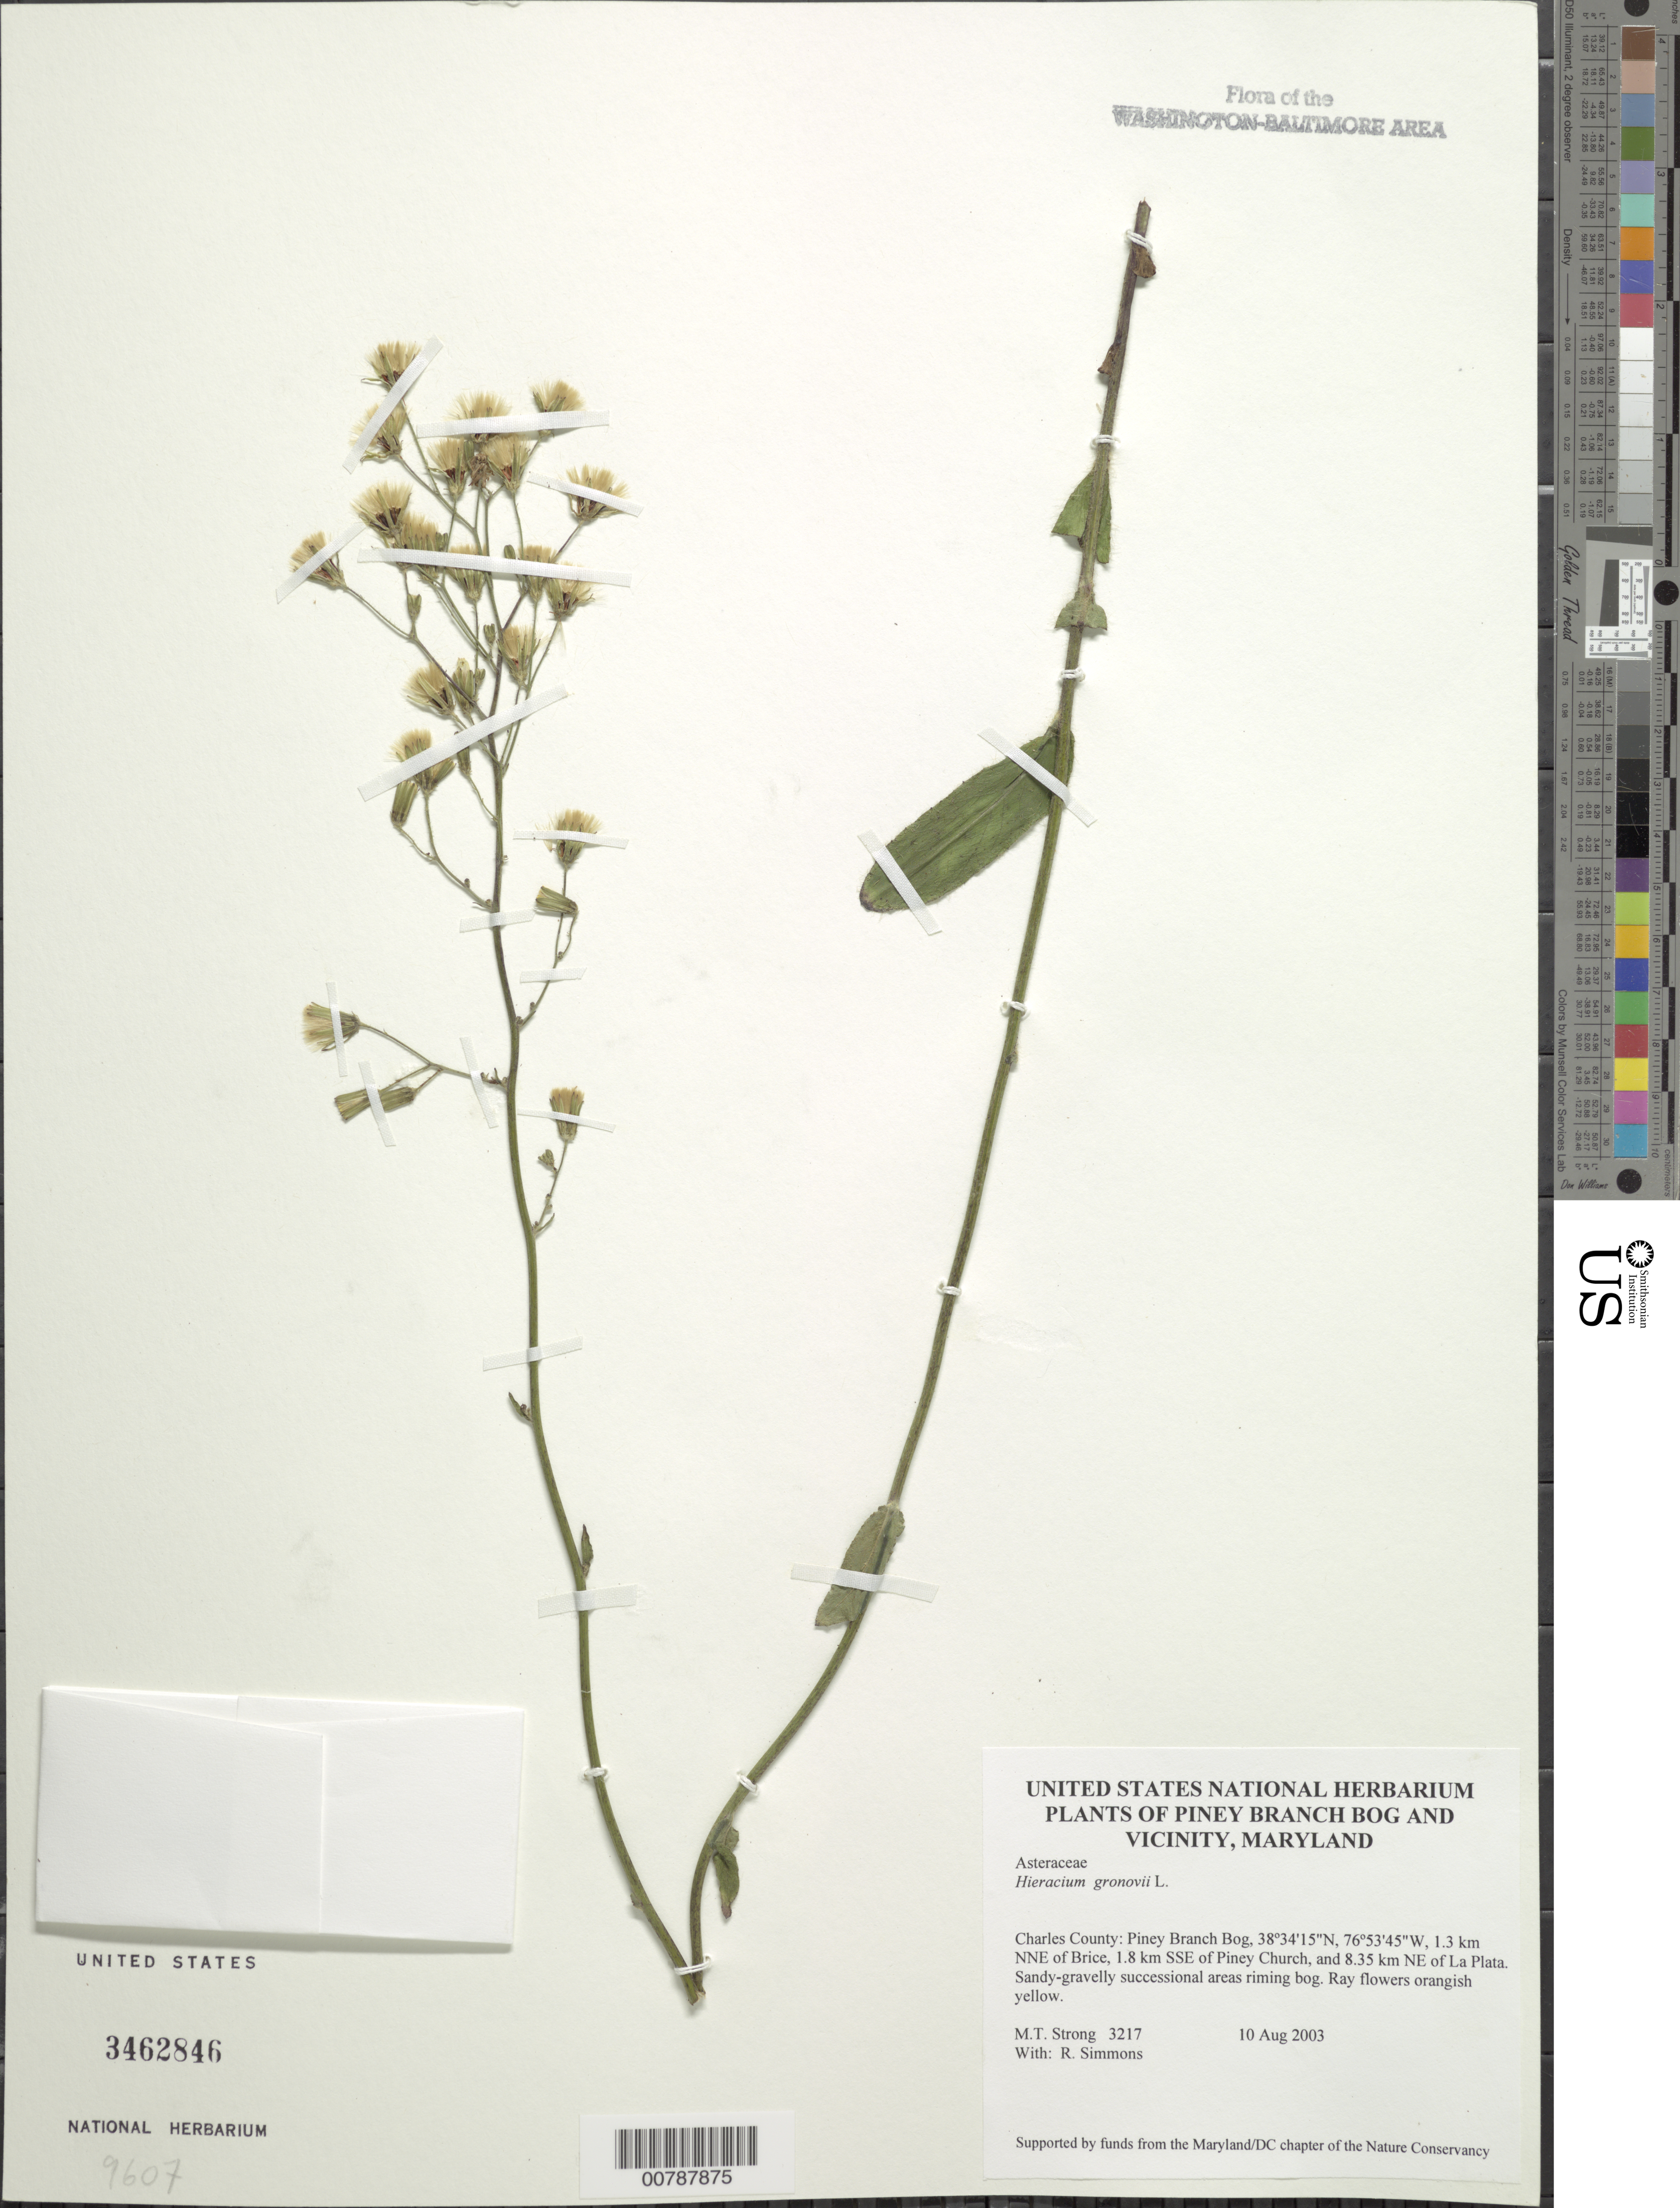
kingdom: Plantae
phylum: Tracheophyta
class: Magnoliopsida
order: Asterales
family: Asteraceae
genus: Hieracium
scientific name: Hieracium gronovii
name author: L.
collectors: M. T. Strong & R. H. Simmons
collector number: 3217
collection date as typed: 10 Aug 2003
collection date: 2003-08-10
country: United States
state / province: Maryland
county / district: Charles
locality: Piney Branch Bog, 1.3 km NNE of Brice, 1.8 km SSE of Piney Church, and 8.35 km NE of La Plata.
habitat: Sandy-gravelly successional areas rimming bog.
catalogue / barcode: US 3462846